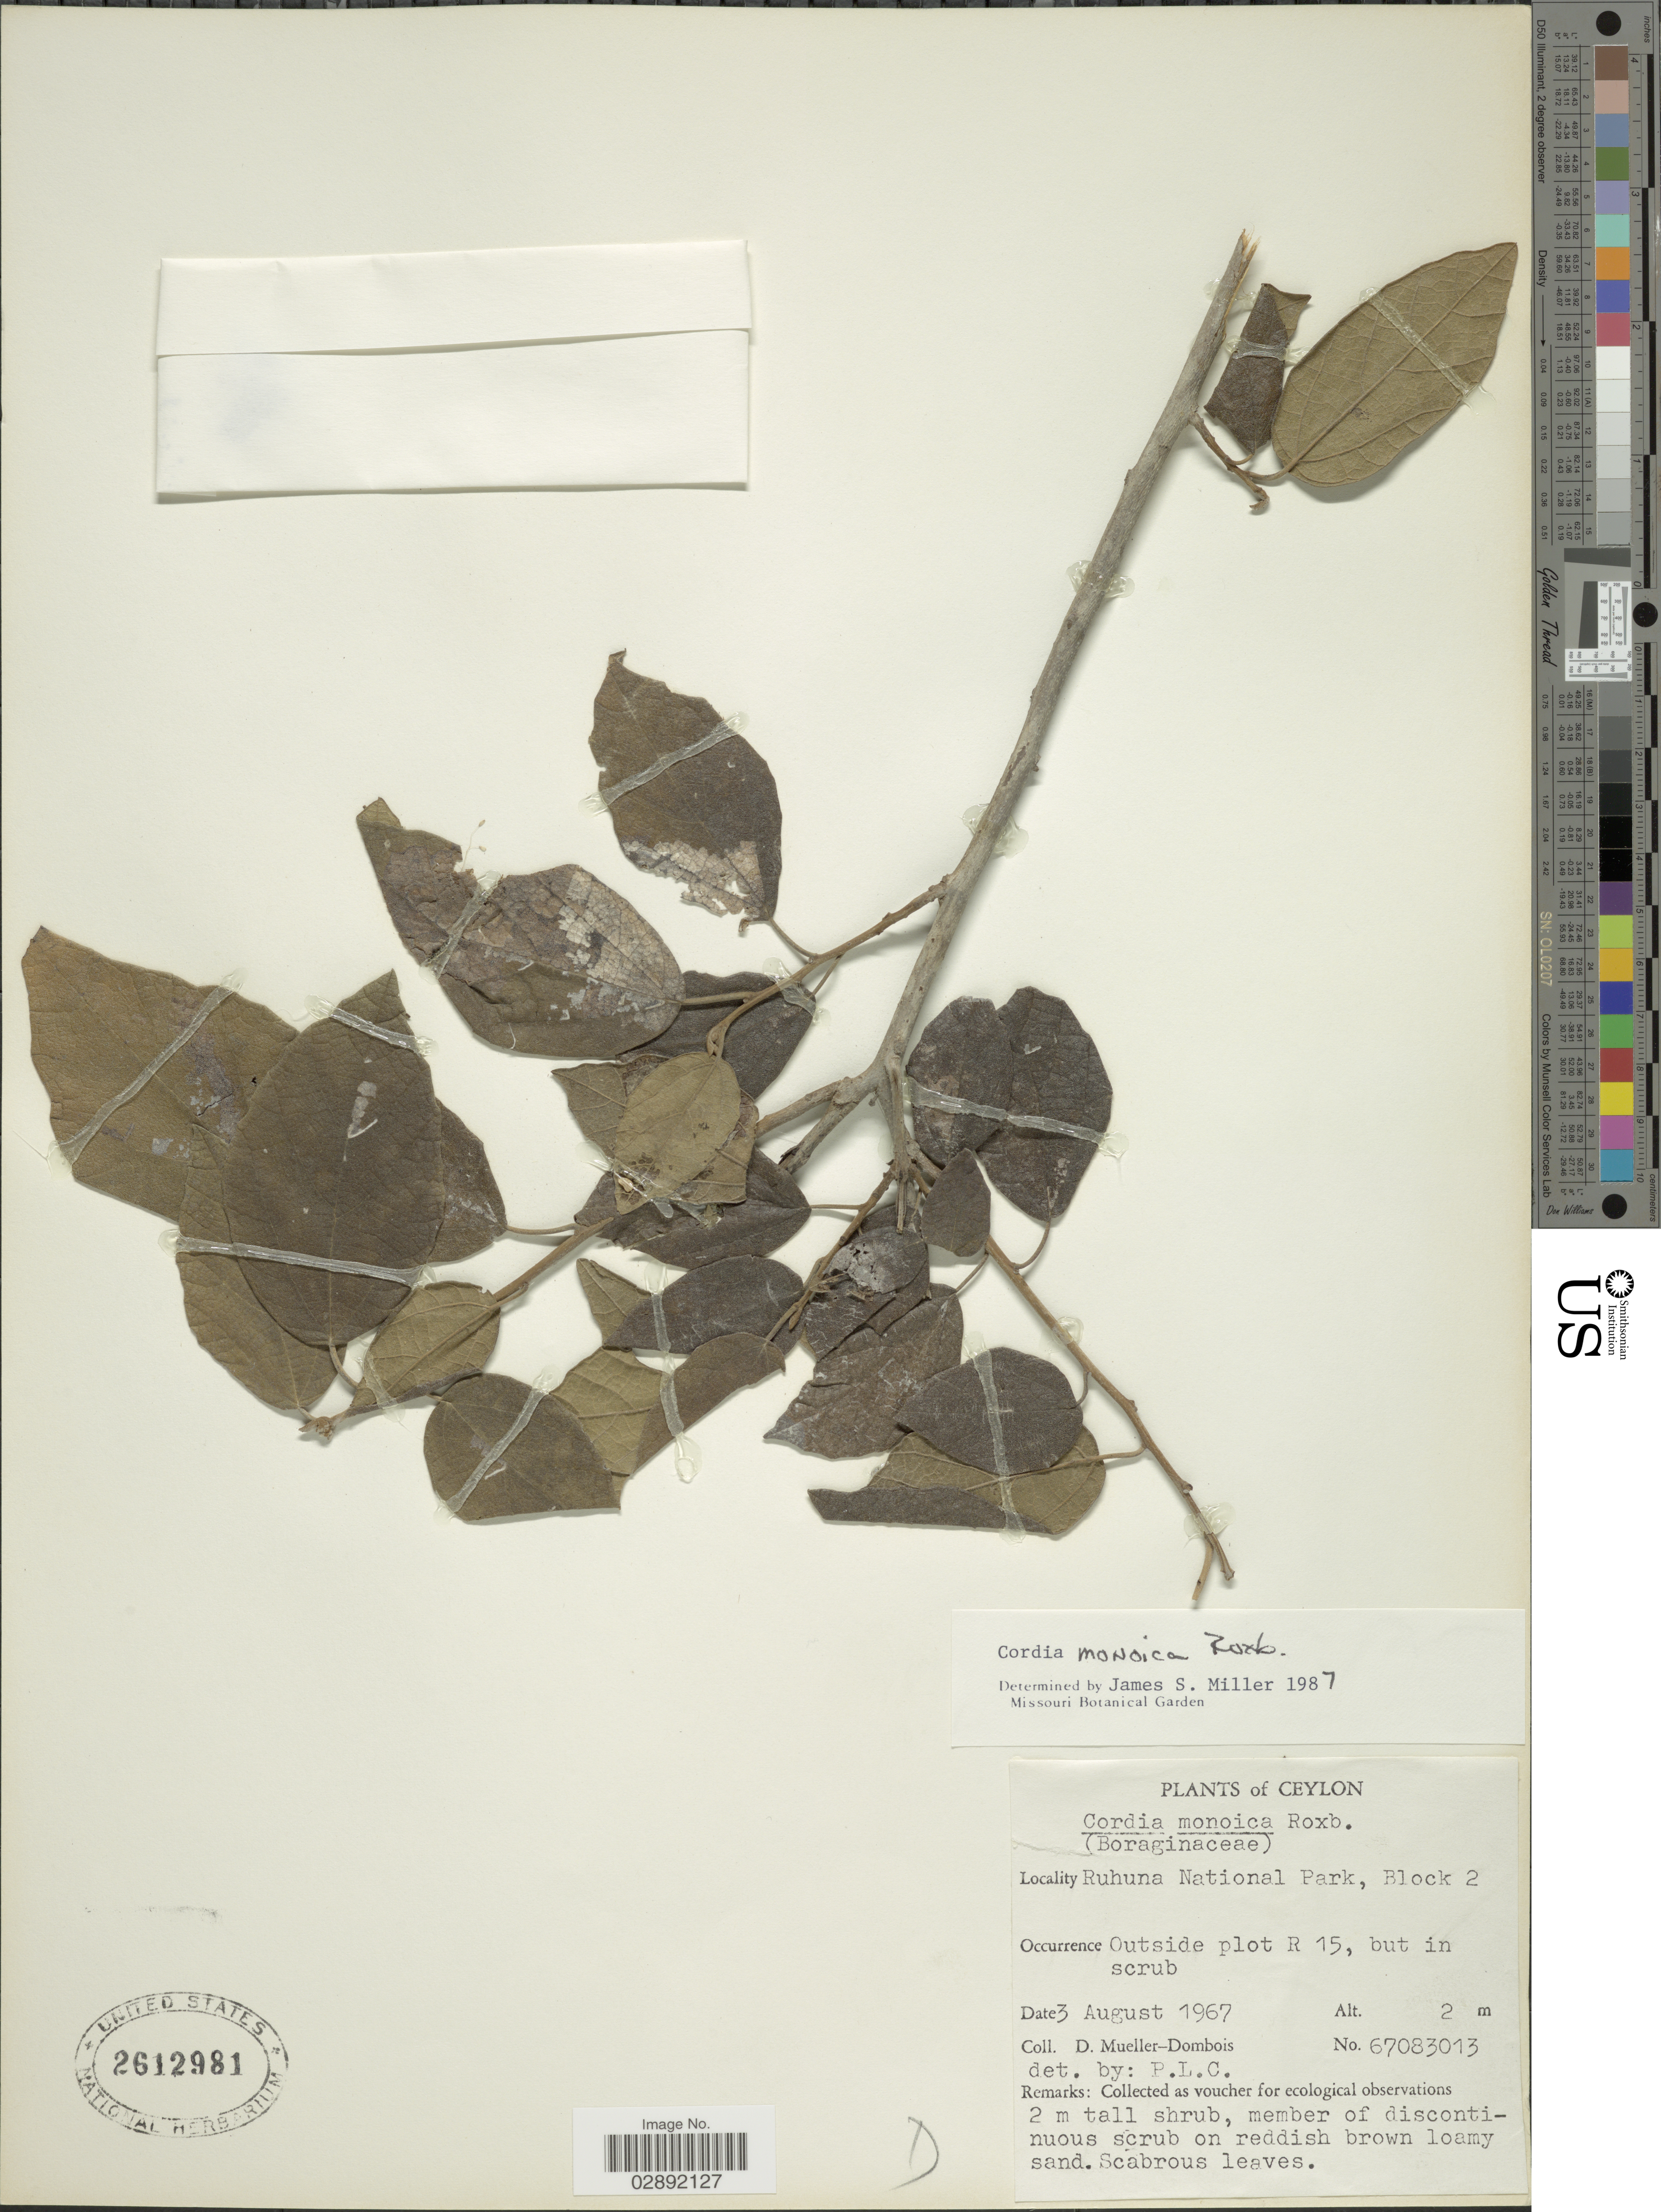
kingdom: Plantae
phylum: Tracheophyta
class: Magnoliopsida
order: Boraginales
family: Cordiaceae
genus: Cordia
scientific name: Cordia monoica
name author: Roxb.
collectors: D. Mueller-Dombois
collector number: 26122981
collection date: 1967-08-03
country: Sri Lanka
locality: Ceylon. Ruhuna National Park, Block 2. Outside plot R 15.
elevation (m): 2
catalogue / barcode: US 2612981